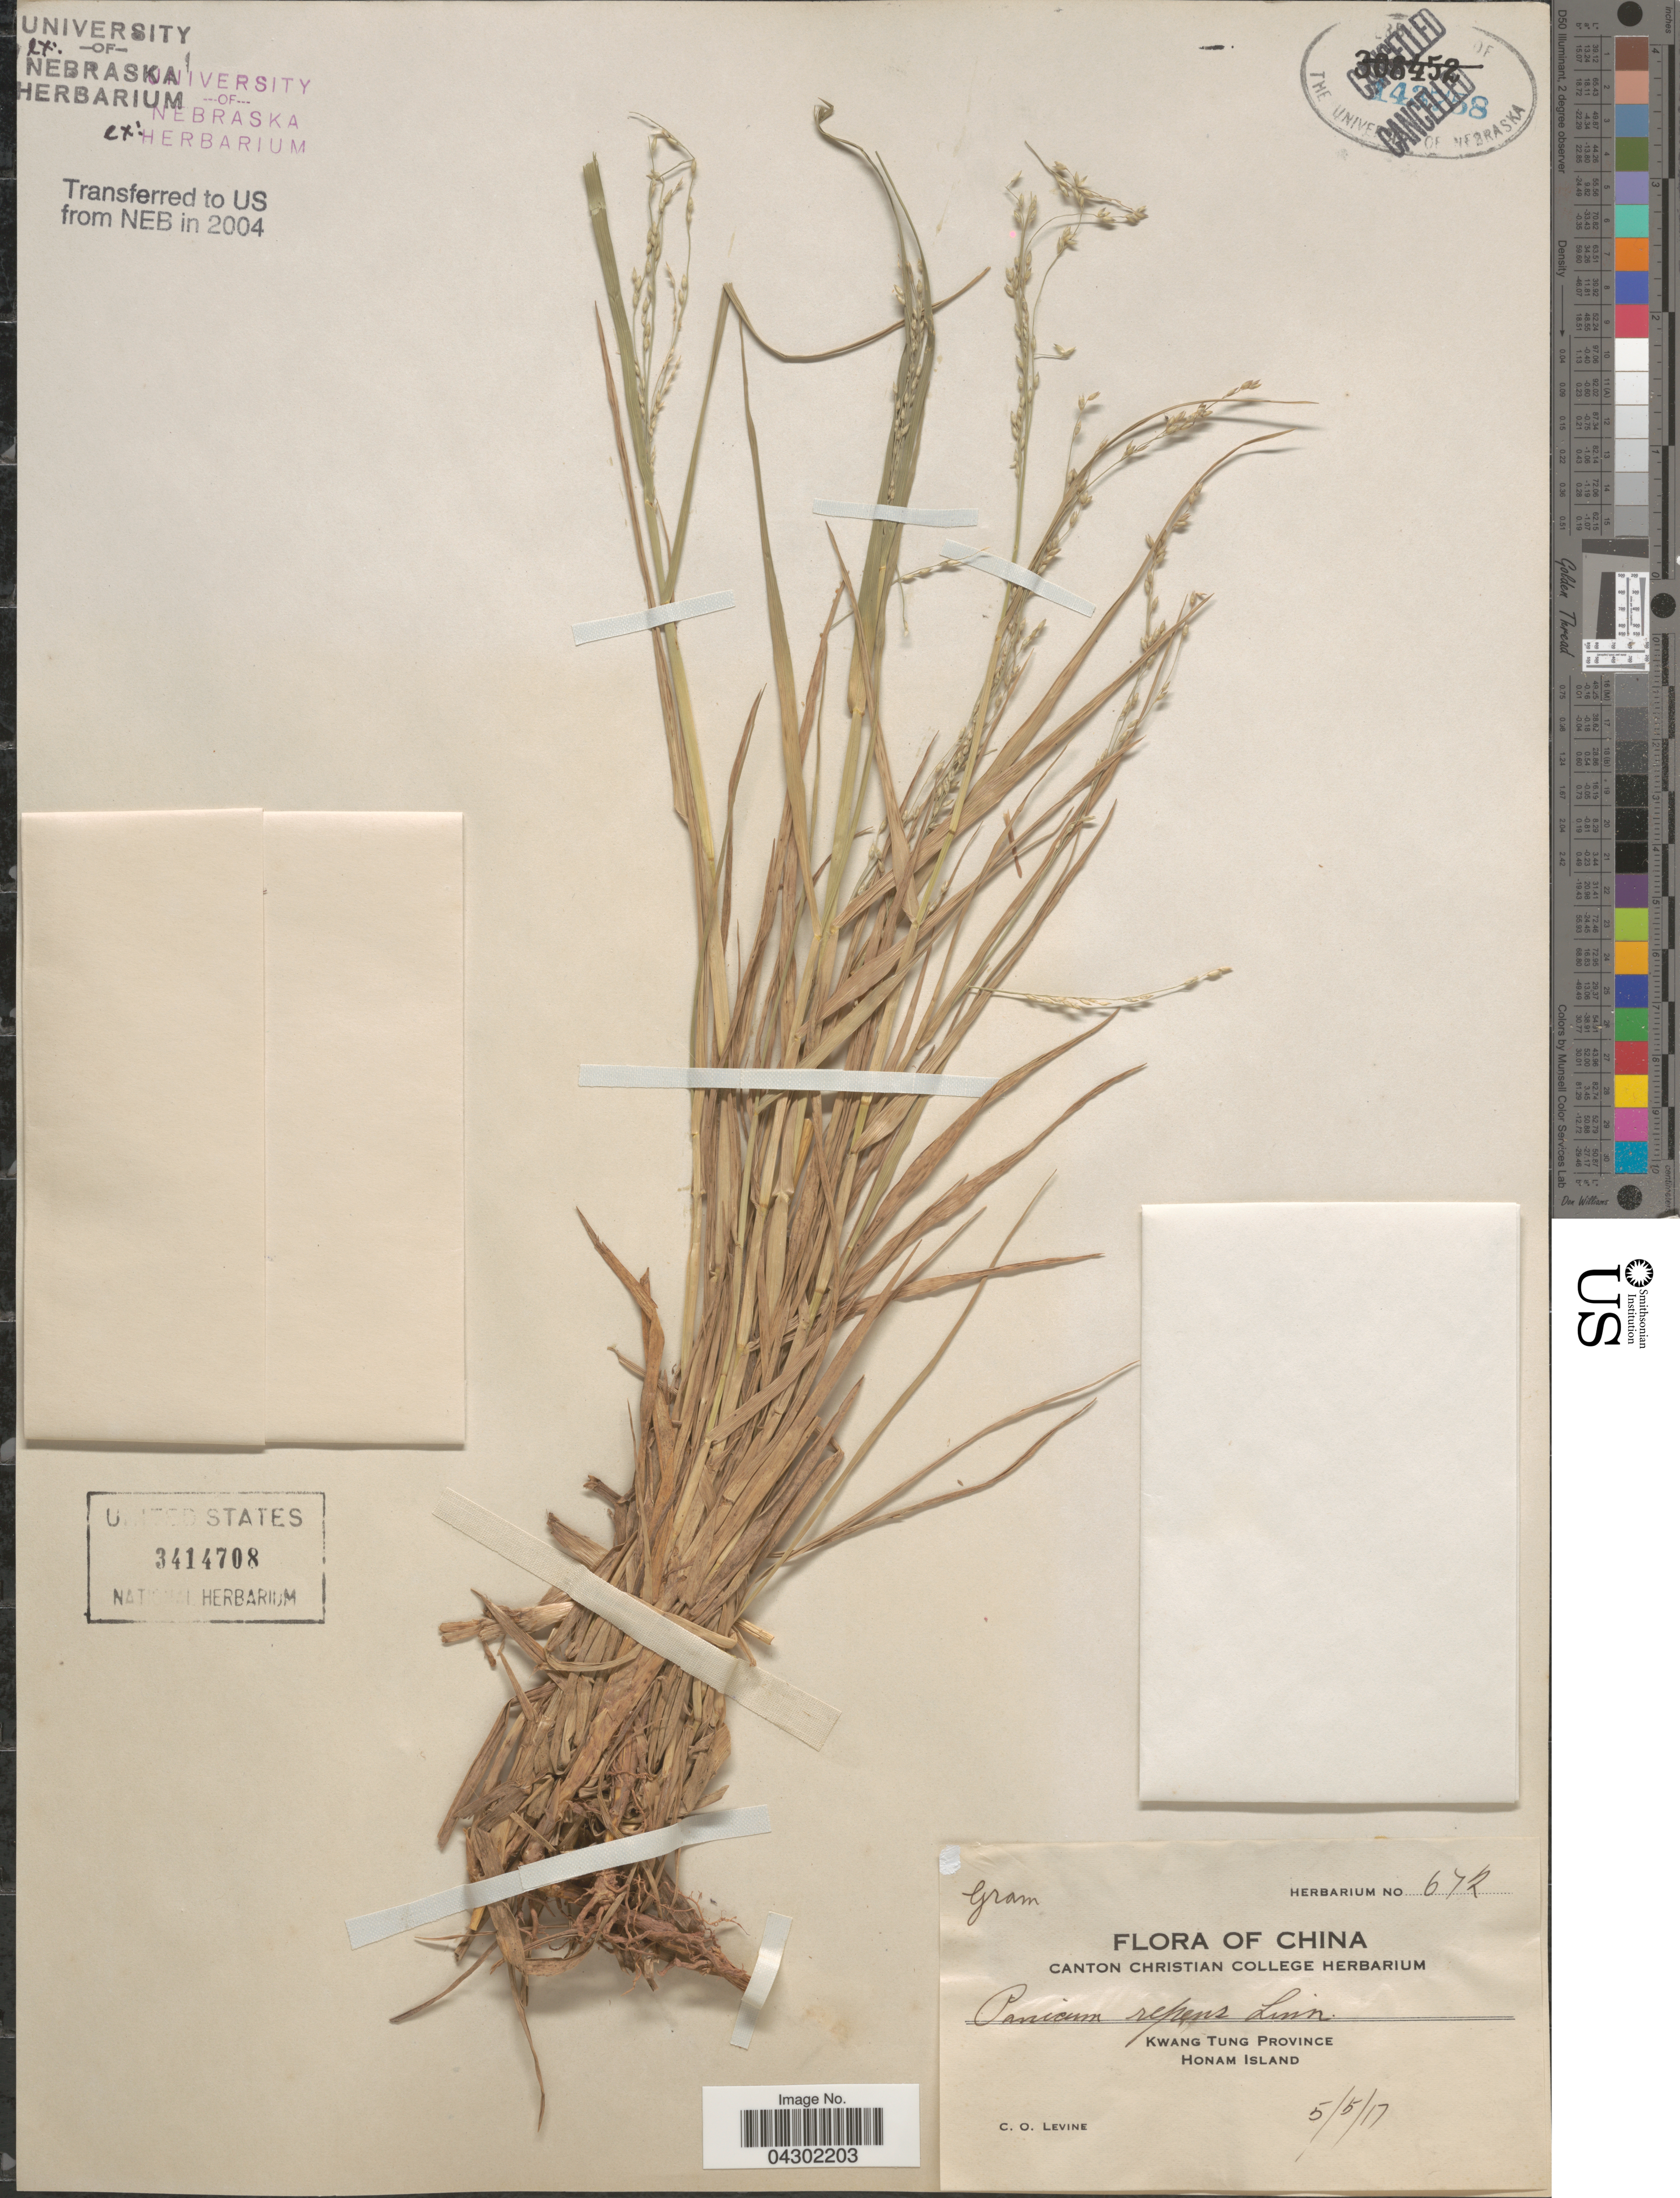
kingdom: Plantae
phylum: Tracheophyta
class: Liliopsida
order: Poales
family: Poaceae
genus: Panicum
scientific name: Panicum repens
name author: L.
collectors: C. O. Levine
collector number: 672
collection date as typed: Transcribed d/m/y: 5/5/17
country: China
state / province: Guangdong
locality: Kwang Tung Province. Honam Island.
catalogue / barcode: US 3414708